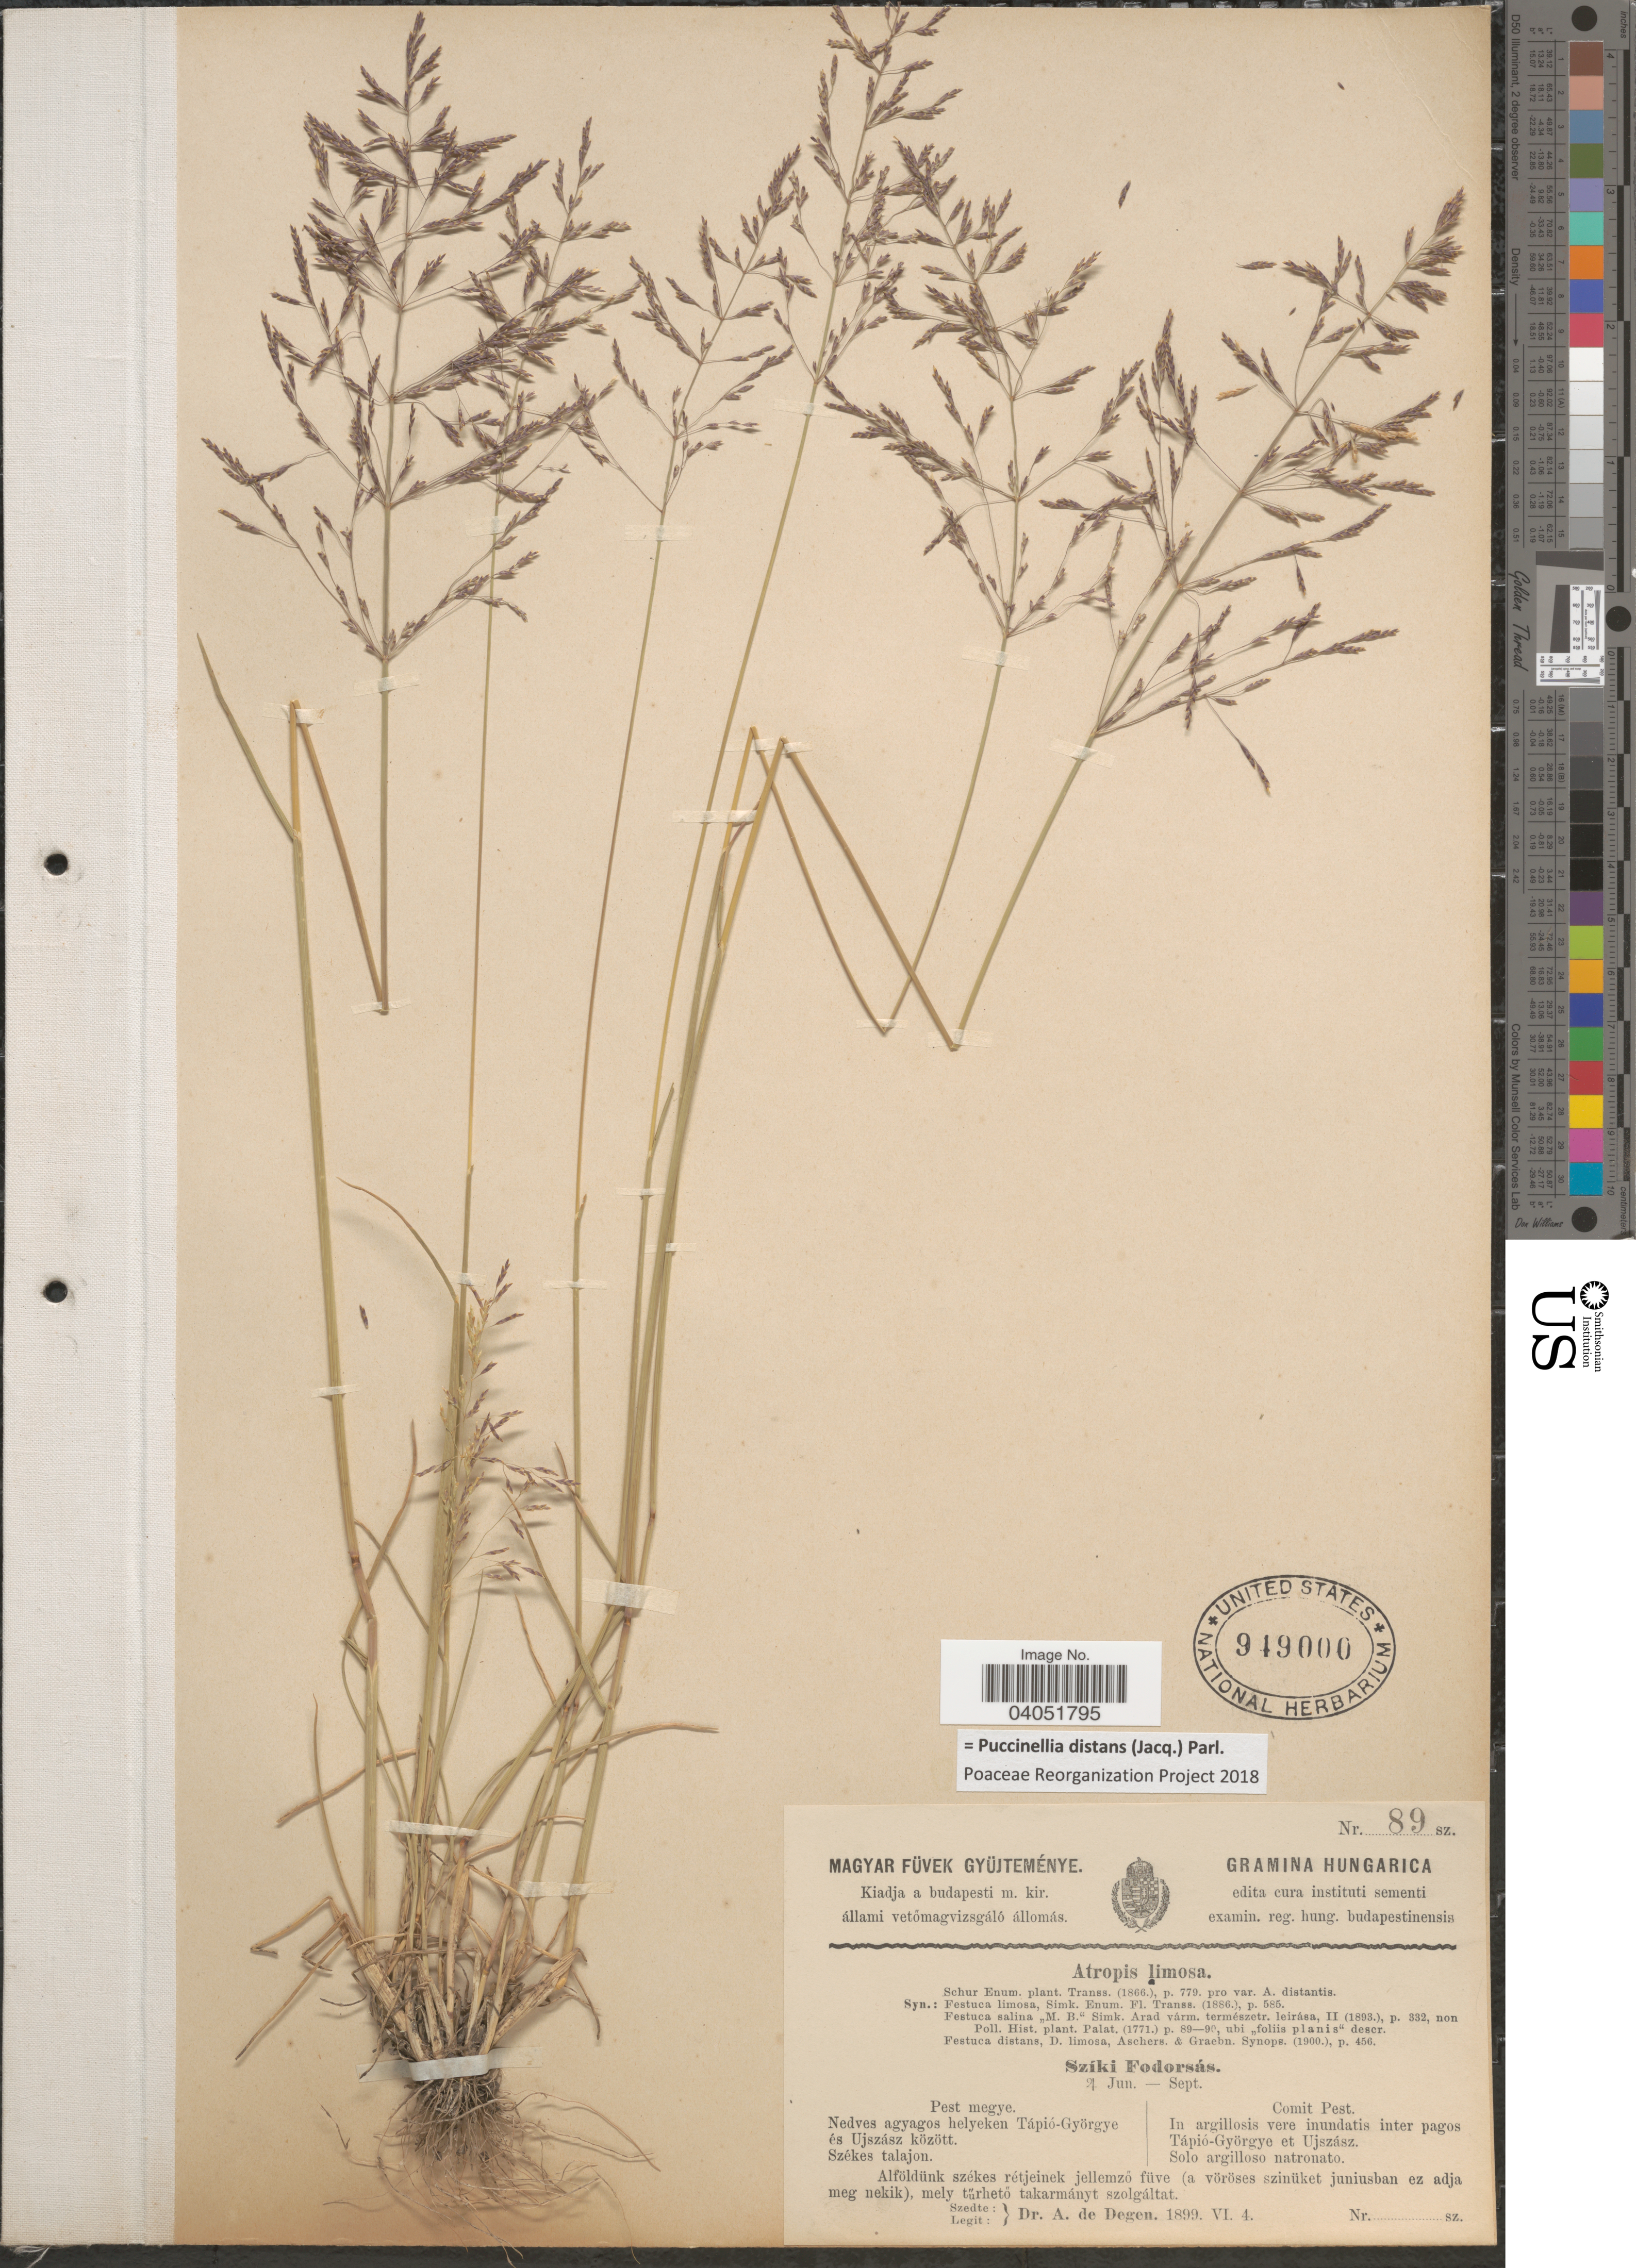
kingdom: Plantae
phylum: Tracheophyta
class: Liliopsida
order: Poales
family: Poaceae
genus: Puccinellia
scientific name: Puccinellia distans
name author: (Jacq.) Parl.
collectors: A. Degen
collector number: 89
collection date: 1899-06-04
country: Hungary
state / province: Pest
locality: Comit. Pest. In argillosis vere inundatis inter pagos Tápió-Györgye et Ujszász.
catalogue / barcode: US 949000